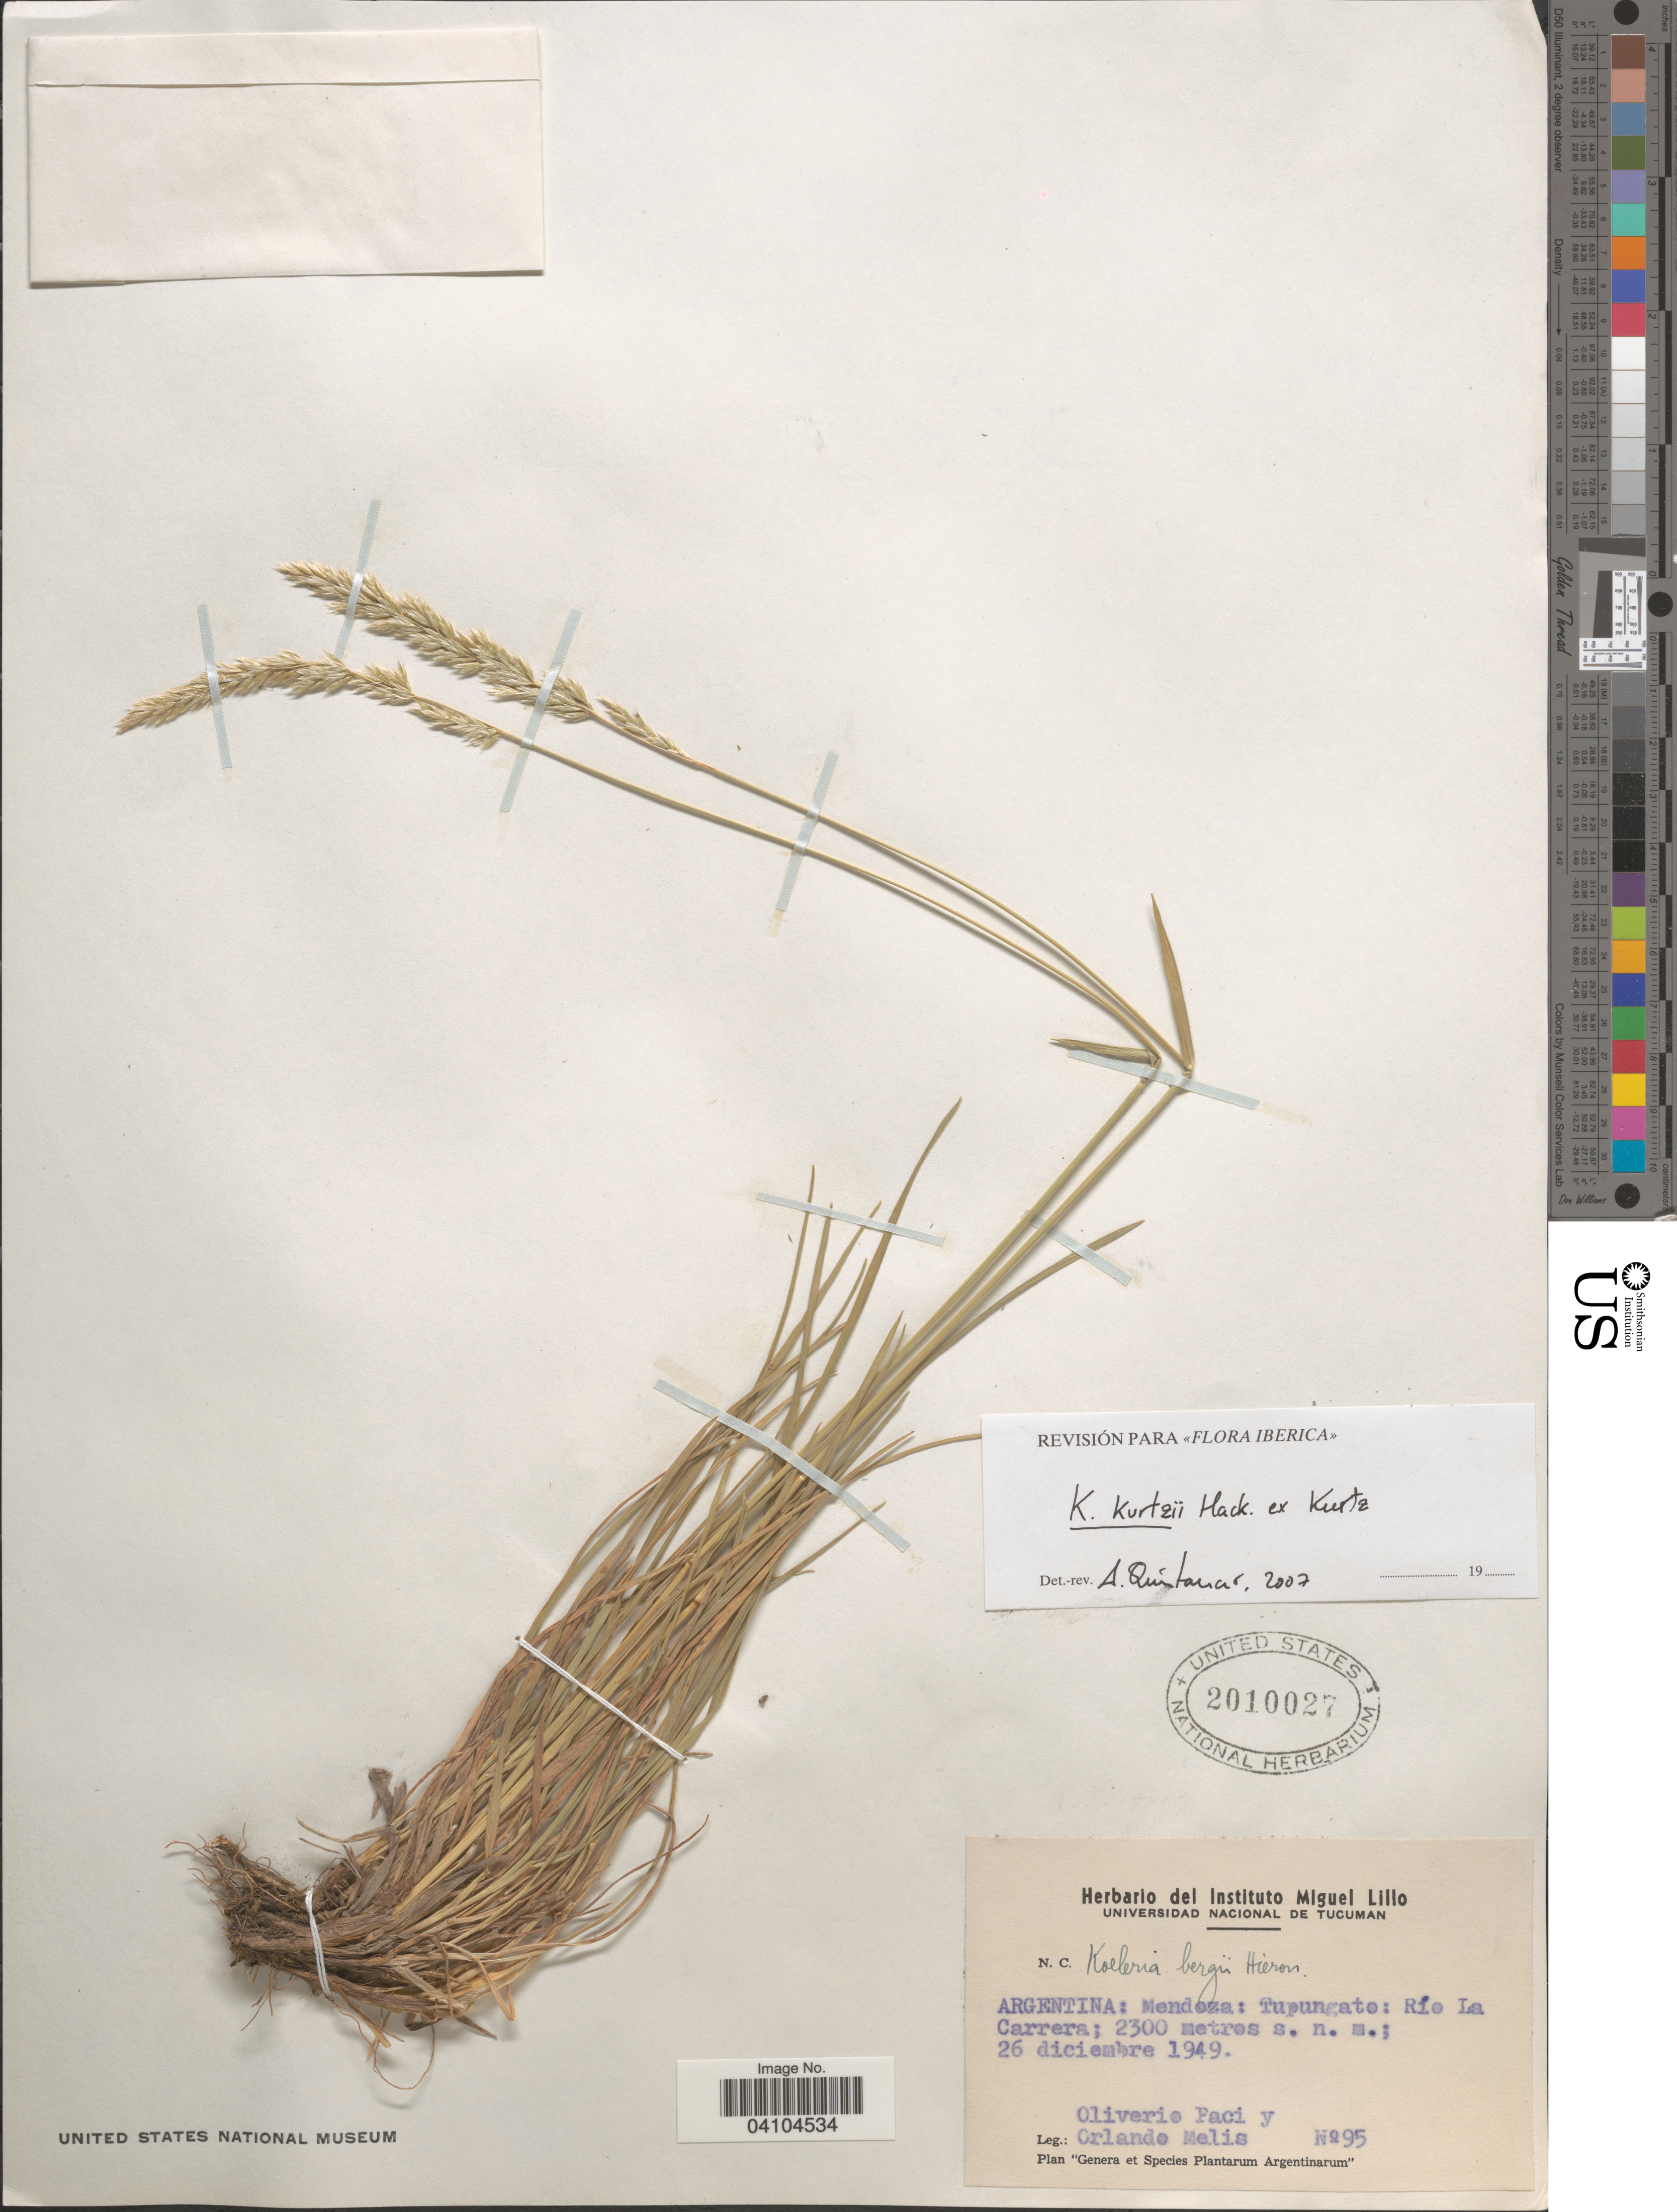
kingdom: Plantae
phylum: Tracheophyta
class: Liliopsida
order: Poales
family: Poaceae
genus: Koeleria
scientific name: Koeleria kurtzii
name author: Hack. ex Kurtz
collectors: O. Paci & O. Melis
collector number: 95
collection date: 1949-12-26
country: Argentina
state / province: Mendoza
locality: Tupungate: Río La Carrera.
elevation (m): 2300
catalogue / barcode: US 2010027